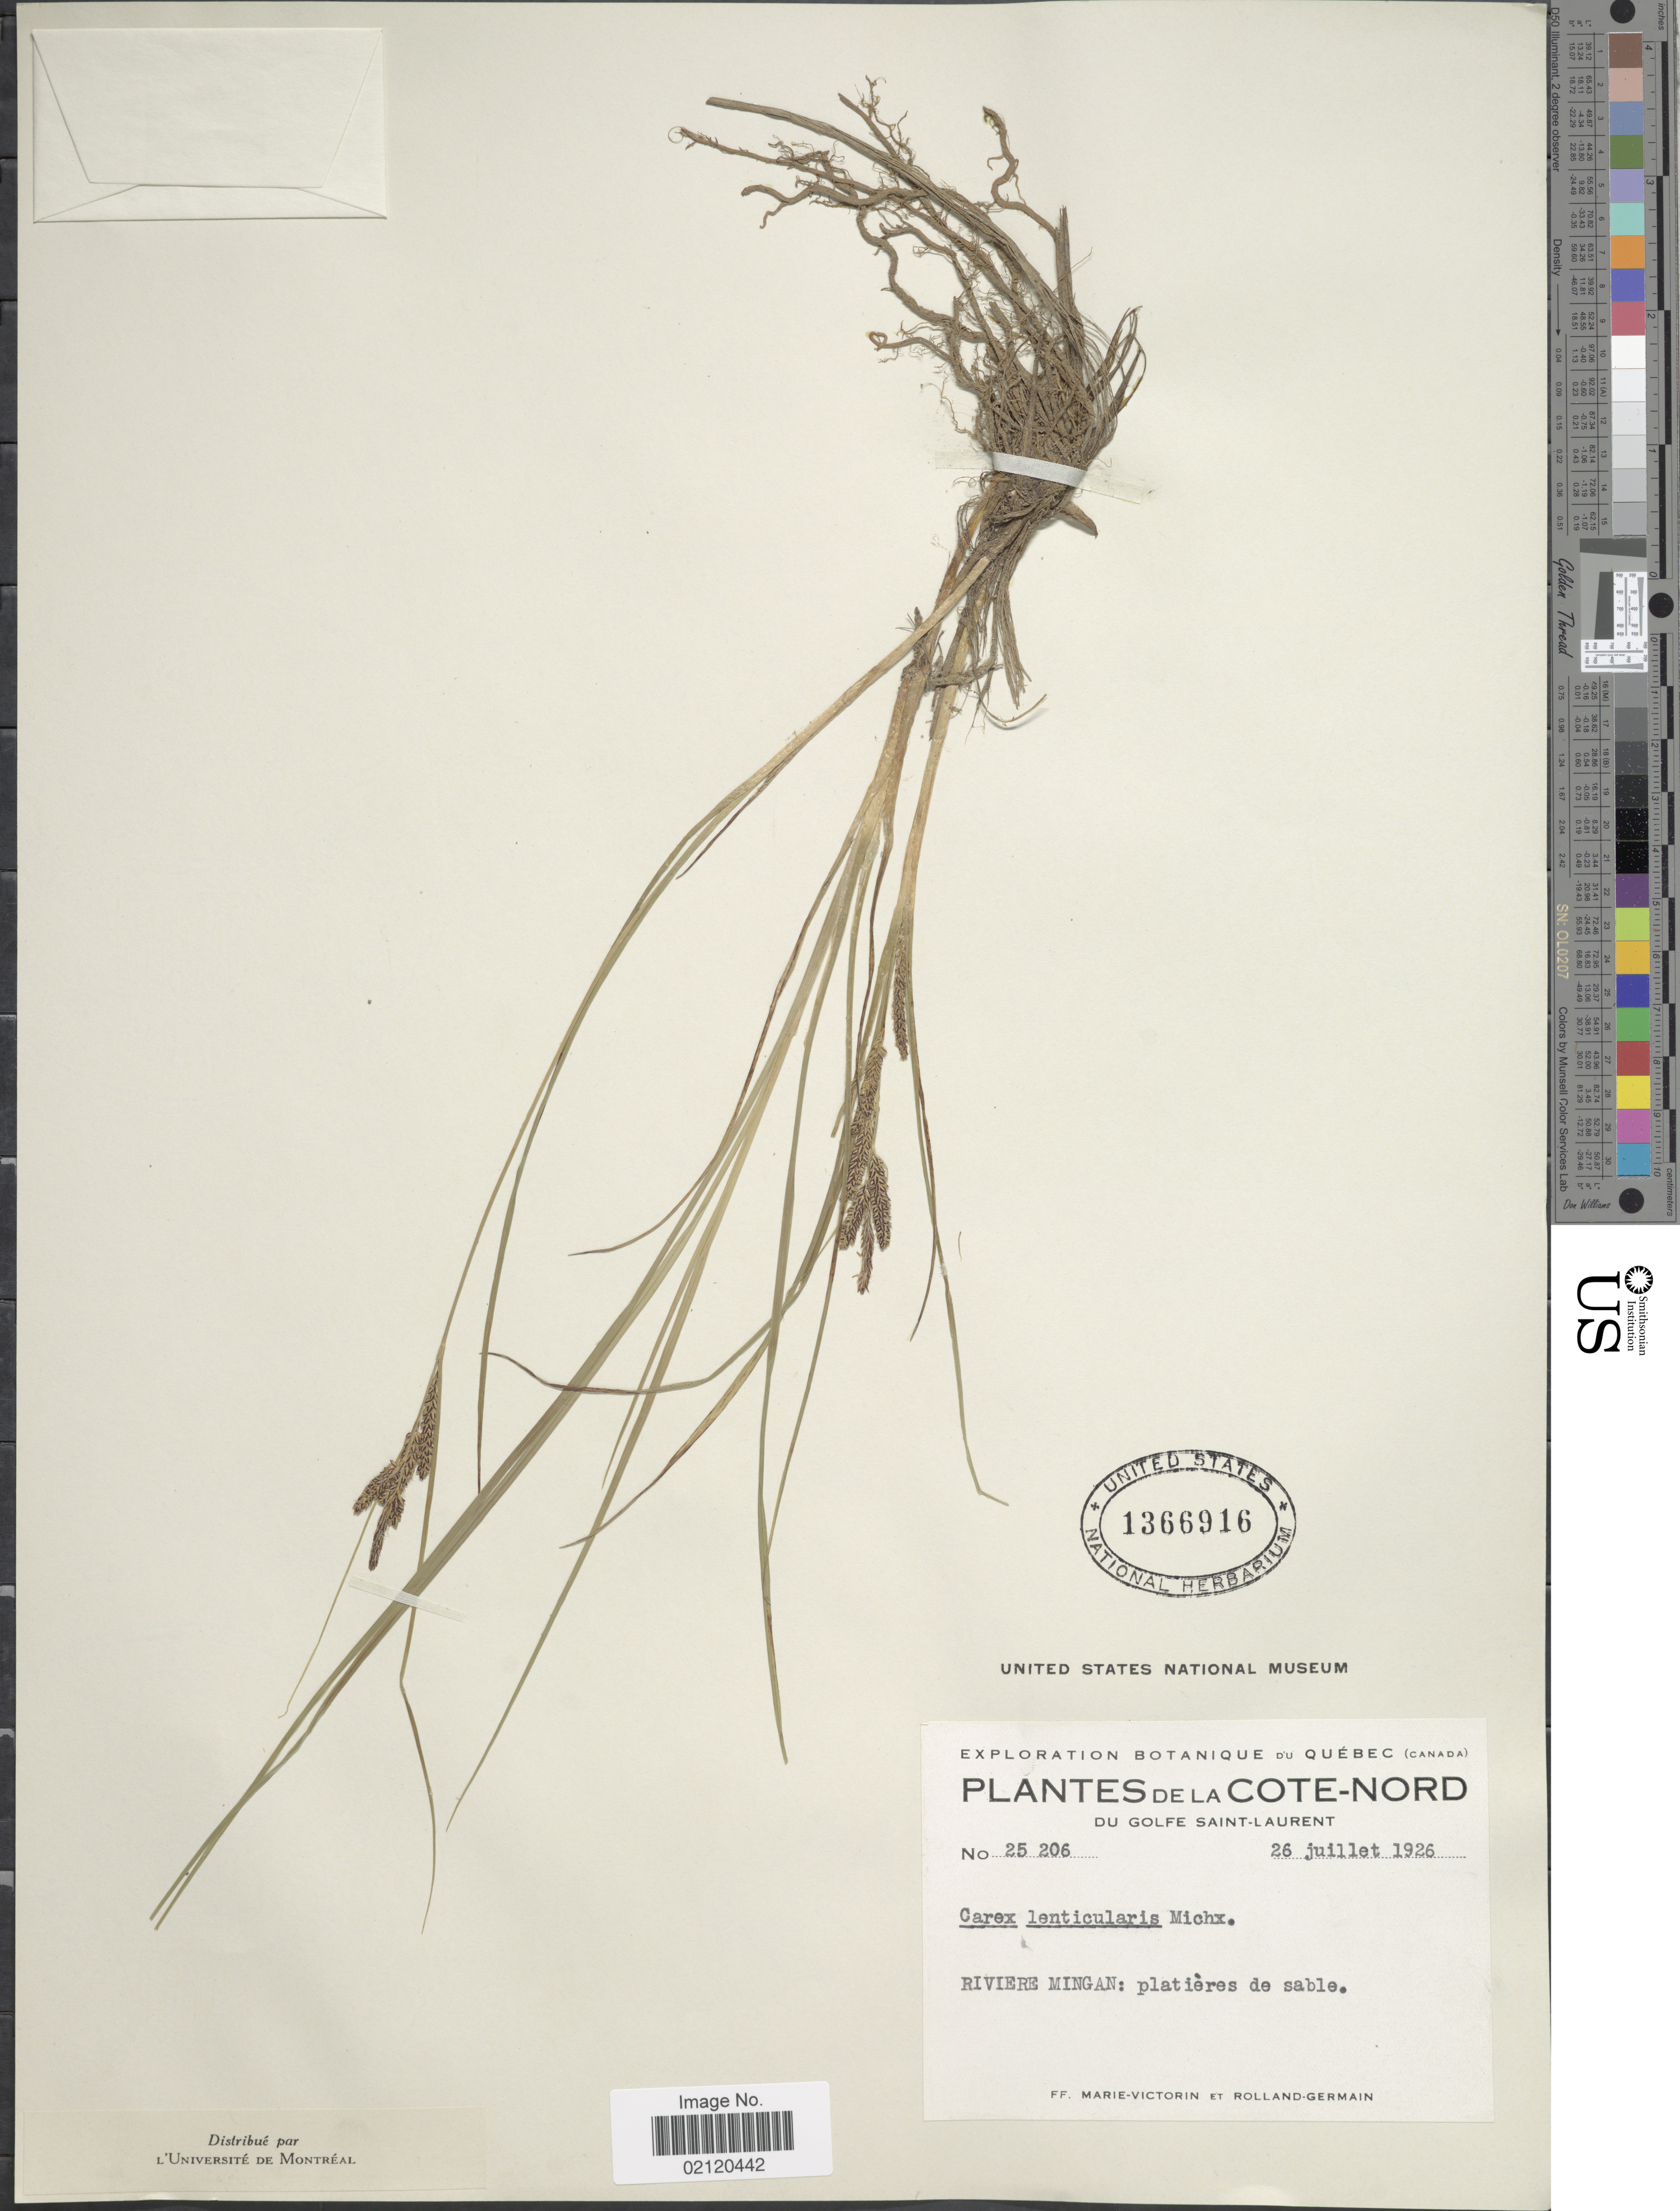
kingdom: Plantae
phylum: Tracheophyta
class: Liliopsida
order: Poales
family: Cyperaceae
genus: Carex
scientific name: Carex lenticularis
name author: Michx.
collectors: F. Marie-Victorin & Rolland-Germain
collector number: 25206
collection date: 1926-07-26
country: Canada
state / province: Quebec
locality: De la Cote-Nord, Du Golfe Saint-Laurent, Riviere Mingan: Platieres de sable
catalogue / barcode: US 1366916